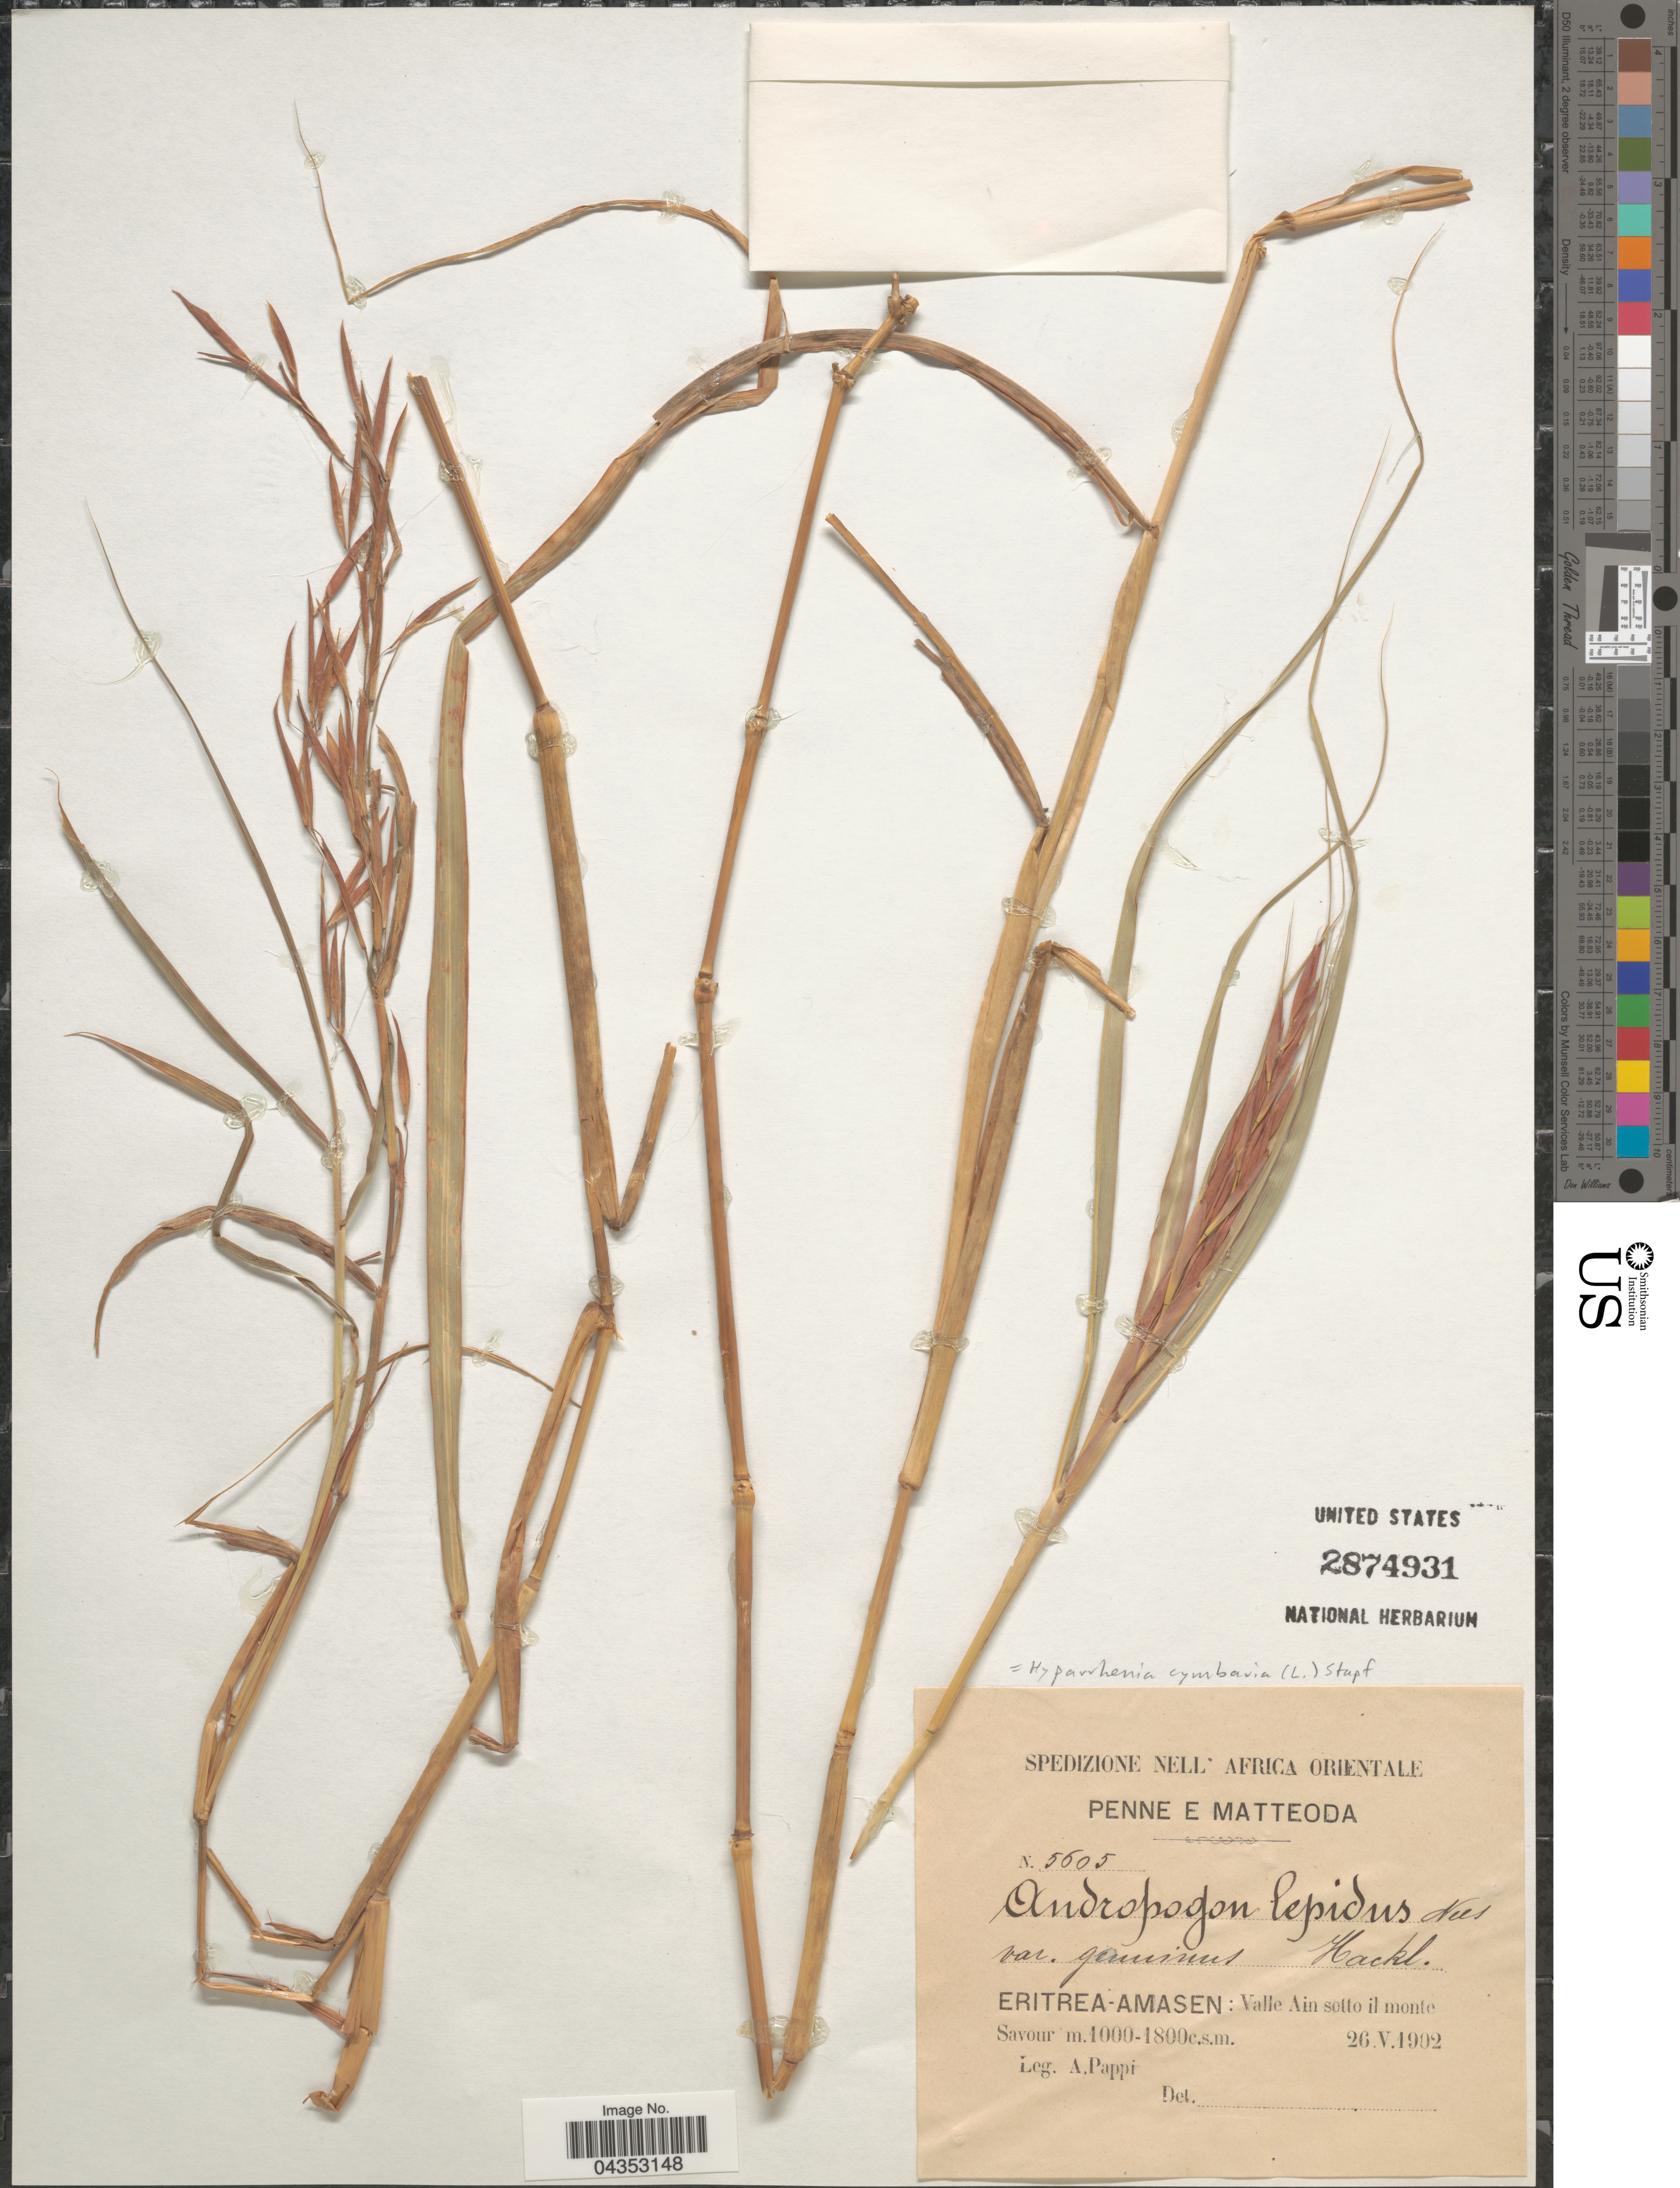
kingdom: Plantae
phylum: Tracheophyta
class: Liliopsida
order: Poales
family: Poaceae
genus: Hyparrhenia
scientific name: Hyparrhenia cymbaria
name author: (L.) Stapf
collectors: A. Pappi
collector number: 5605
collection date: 1992-05-26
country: Eritrea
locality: Eritrea-Amasen: Valle Ain sotto il monte Savour.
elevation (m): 1000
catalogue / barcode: US 2874931